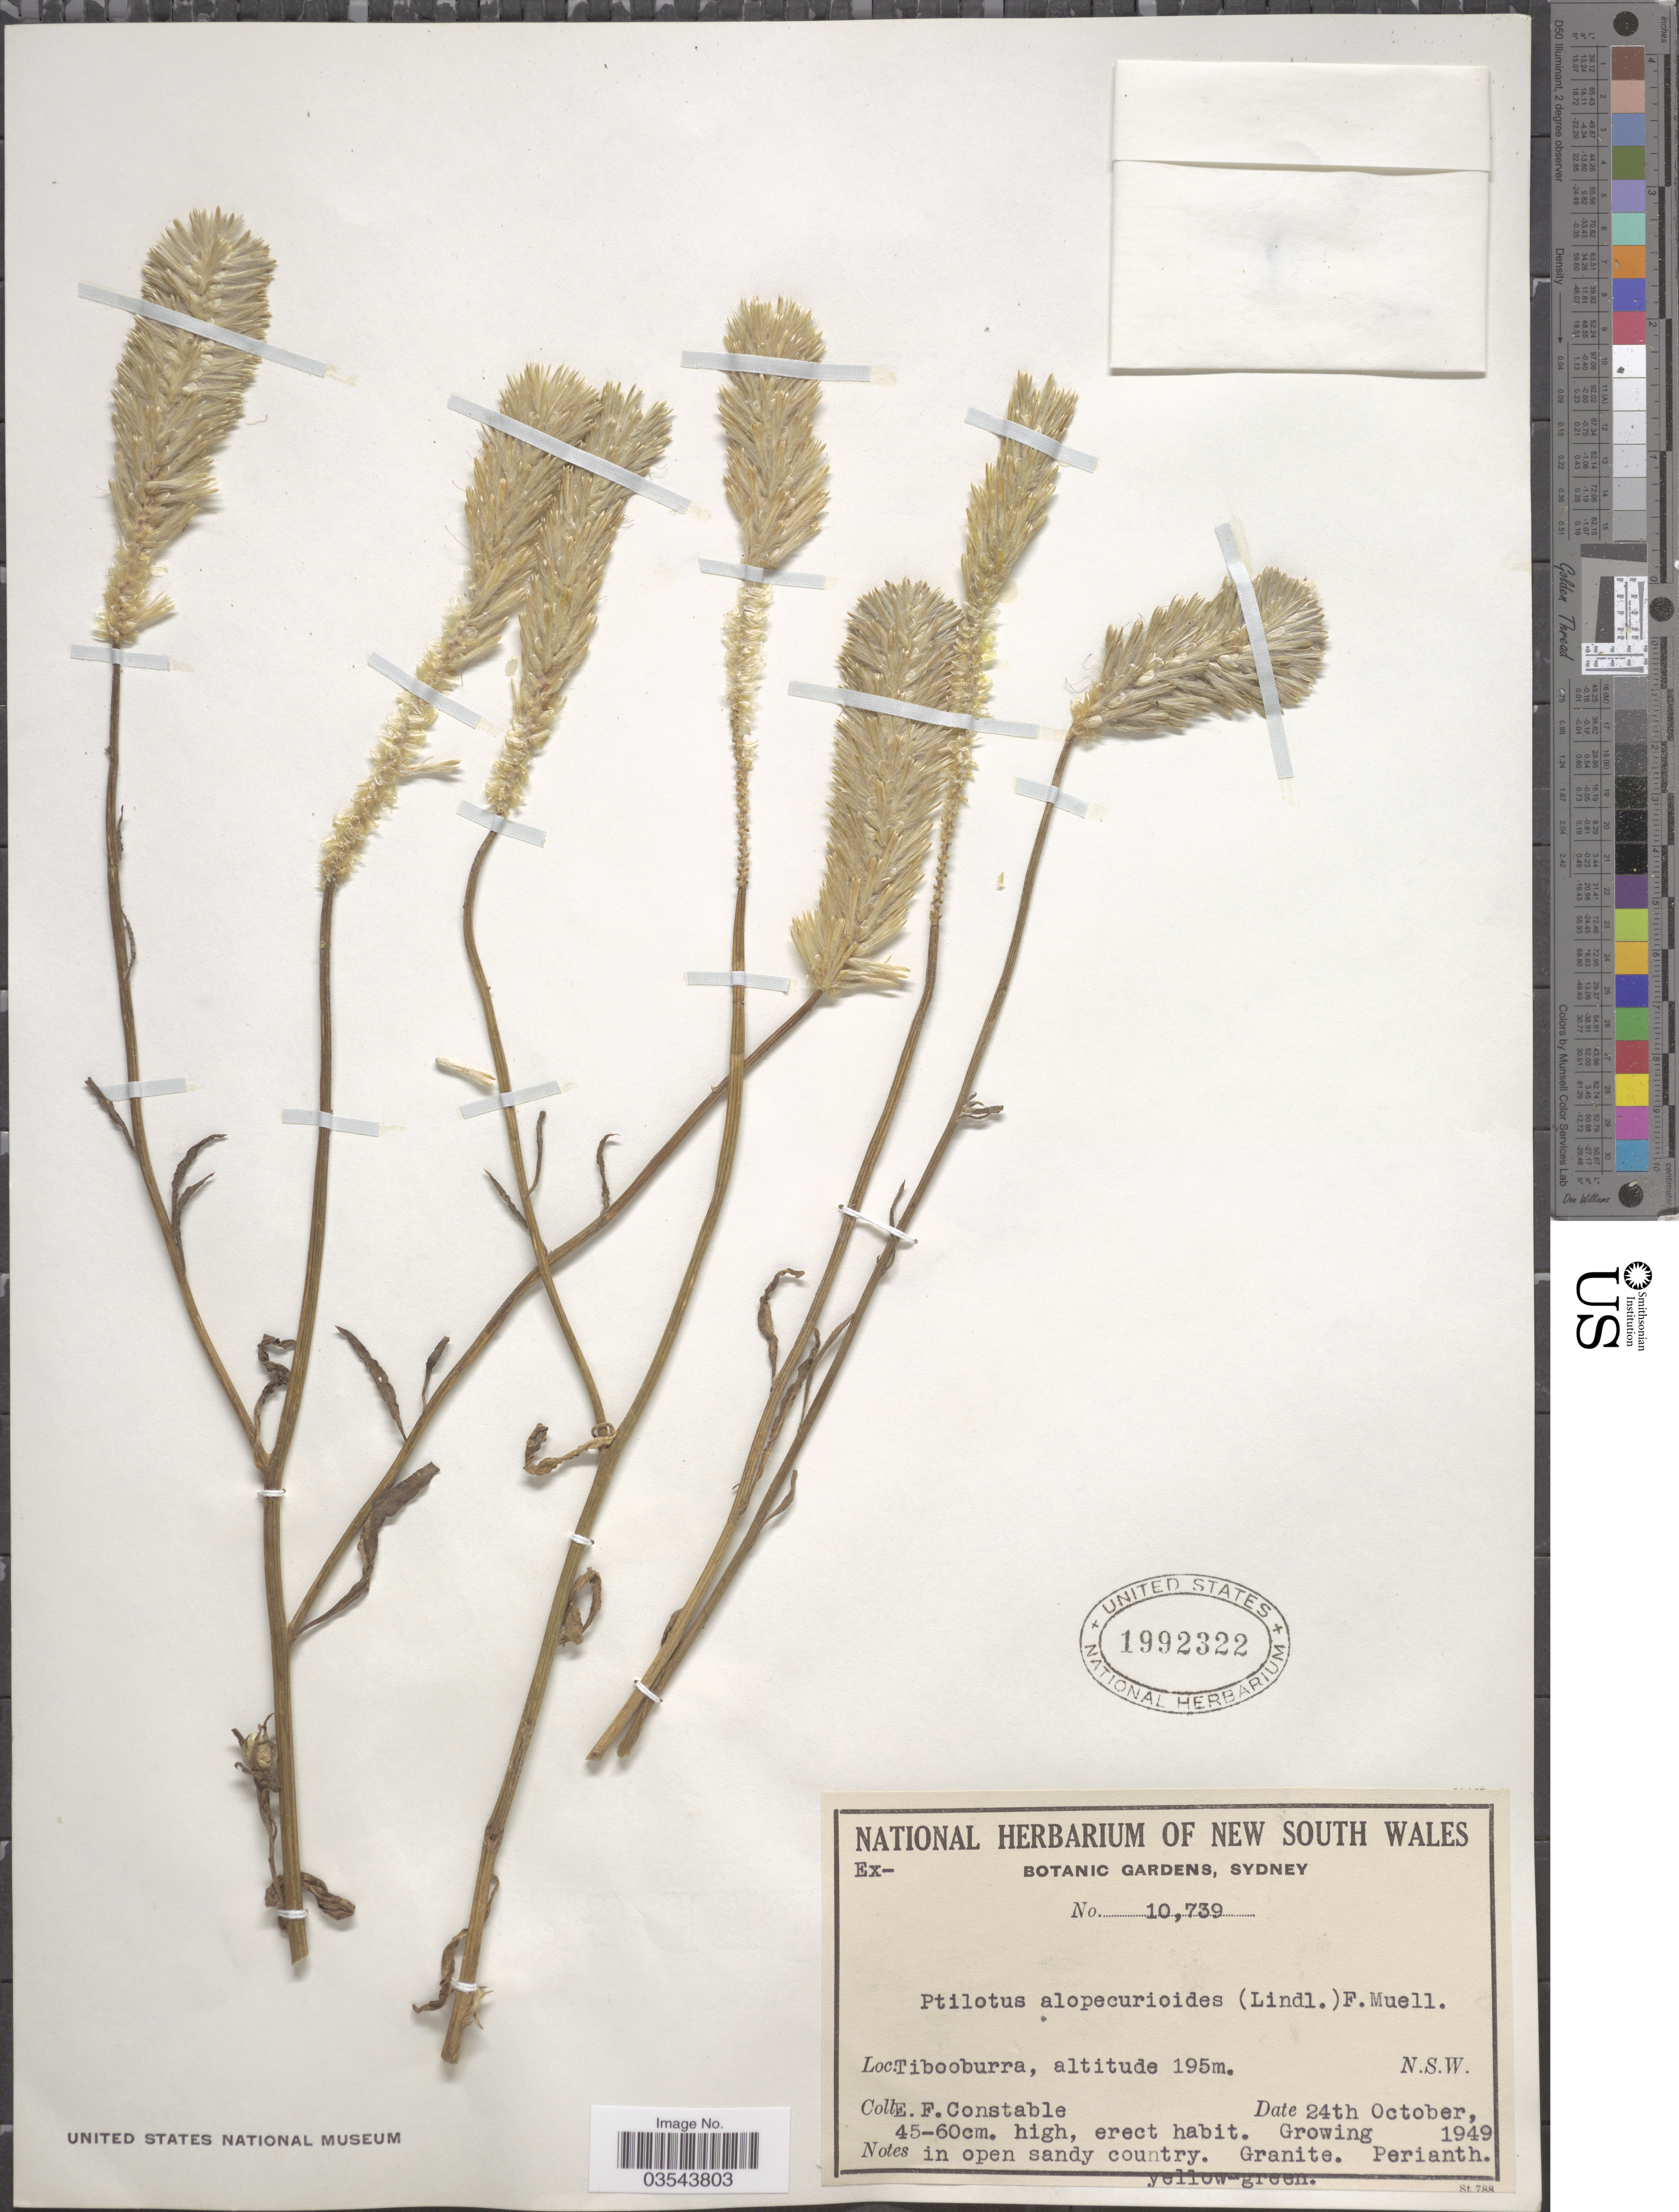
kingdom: Plantae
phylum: Tracheophyta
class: Magnoliopsida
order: Caryophyllales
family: Amaranthaceae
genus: Ptilotus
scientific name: Ptilotus polystachyus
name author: (Gaudich.) F. Muell.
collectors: E. F. Constable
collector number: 10739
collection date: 1949-10-24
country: Australia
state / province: New South Wales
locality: Tibooburra.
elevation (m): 195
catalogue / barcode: US 1992322